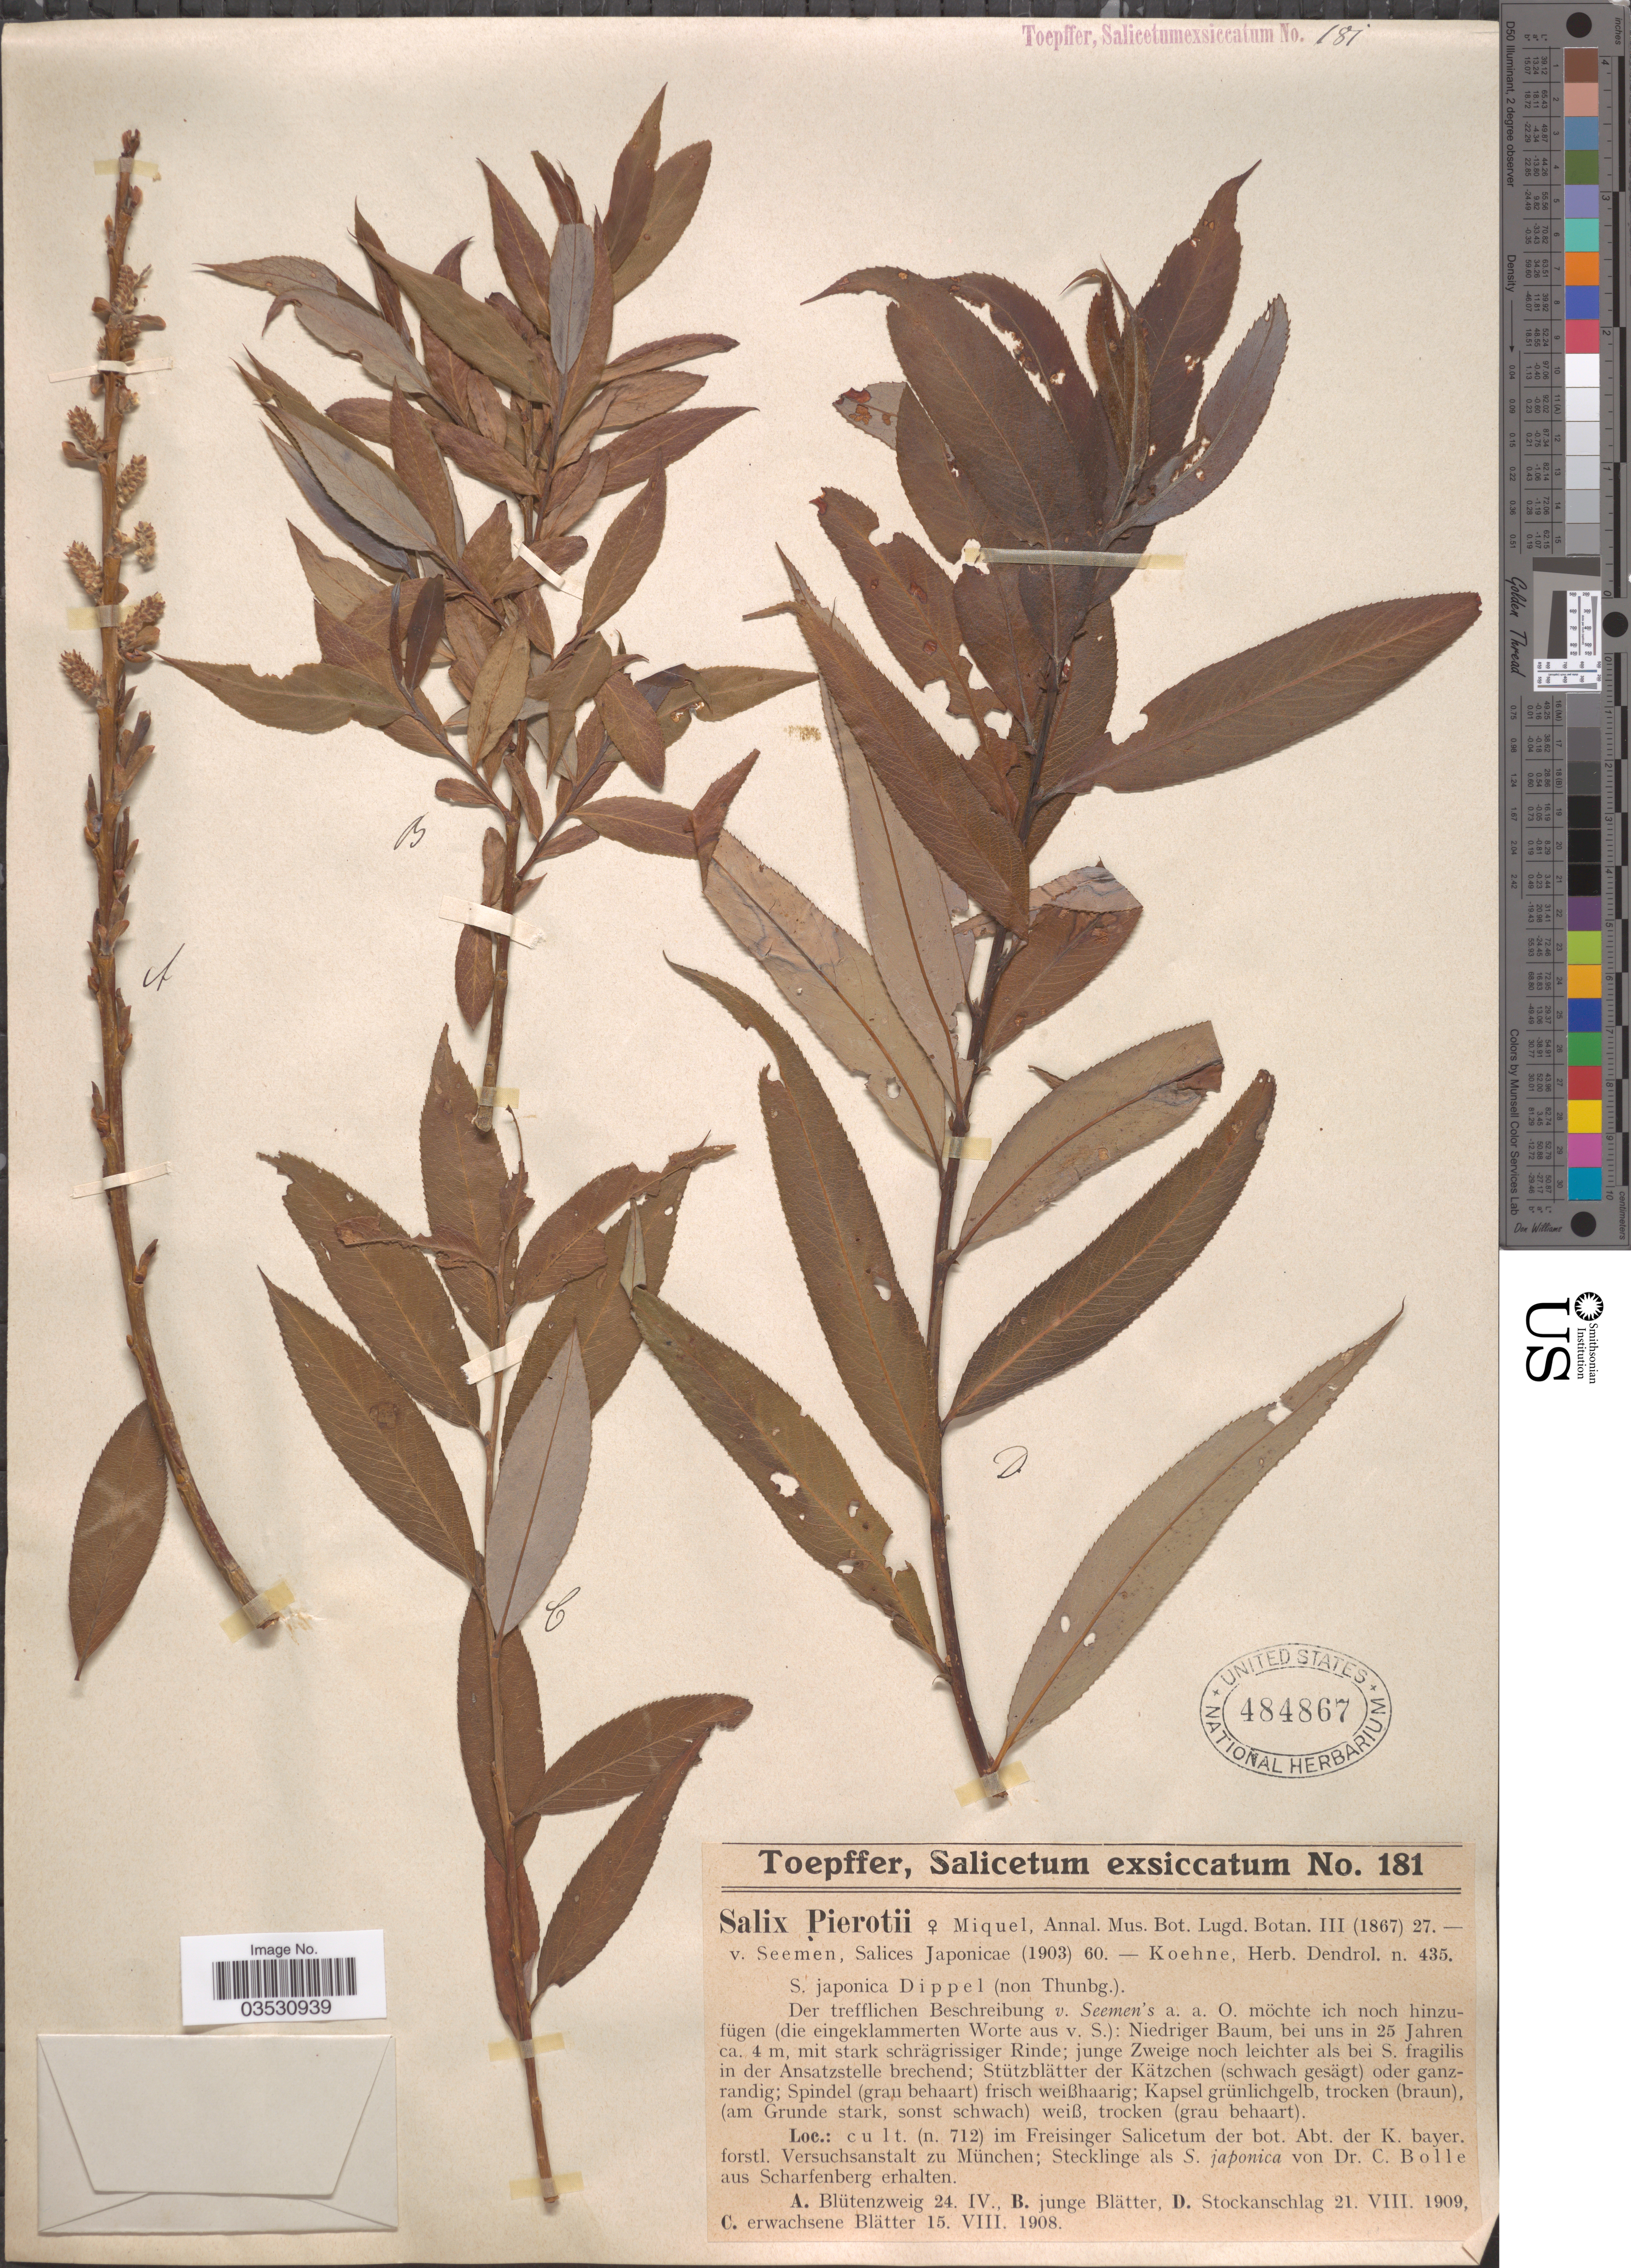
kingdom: Plantae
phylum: Tracheophyta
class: Magnoliopsida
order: Malpighiales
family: Salicaceae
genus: Salix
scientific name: Salix pierotii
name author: Miq.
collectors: A. Toepffer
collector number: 181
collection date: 1908-08-15/1909-08-21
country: Germany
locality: Im Freisinger Salicetum der bot. Abt. der bot. Abt. der K. abyer. forstl. Versuchsanstalt zu München.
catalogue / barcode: US 484867